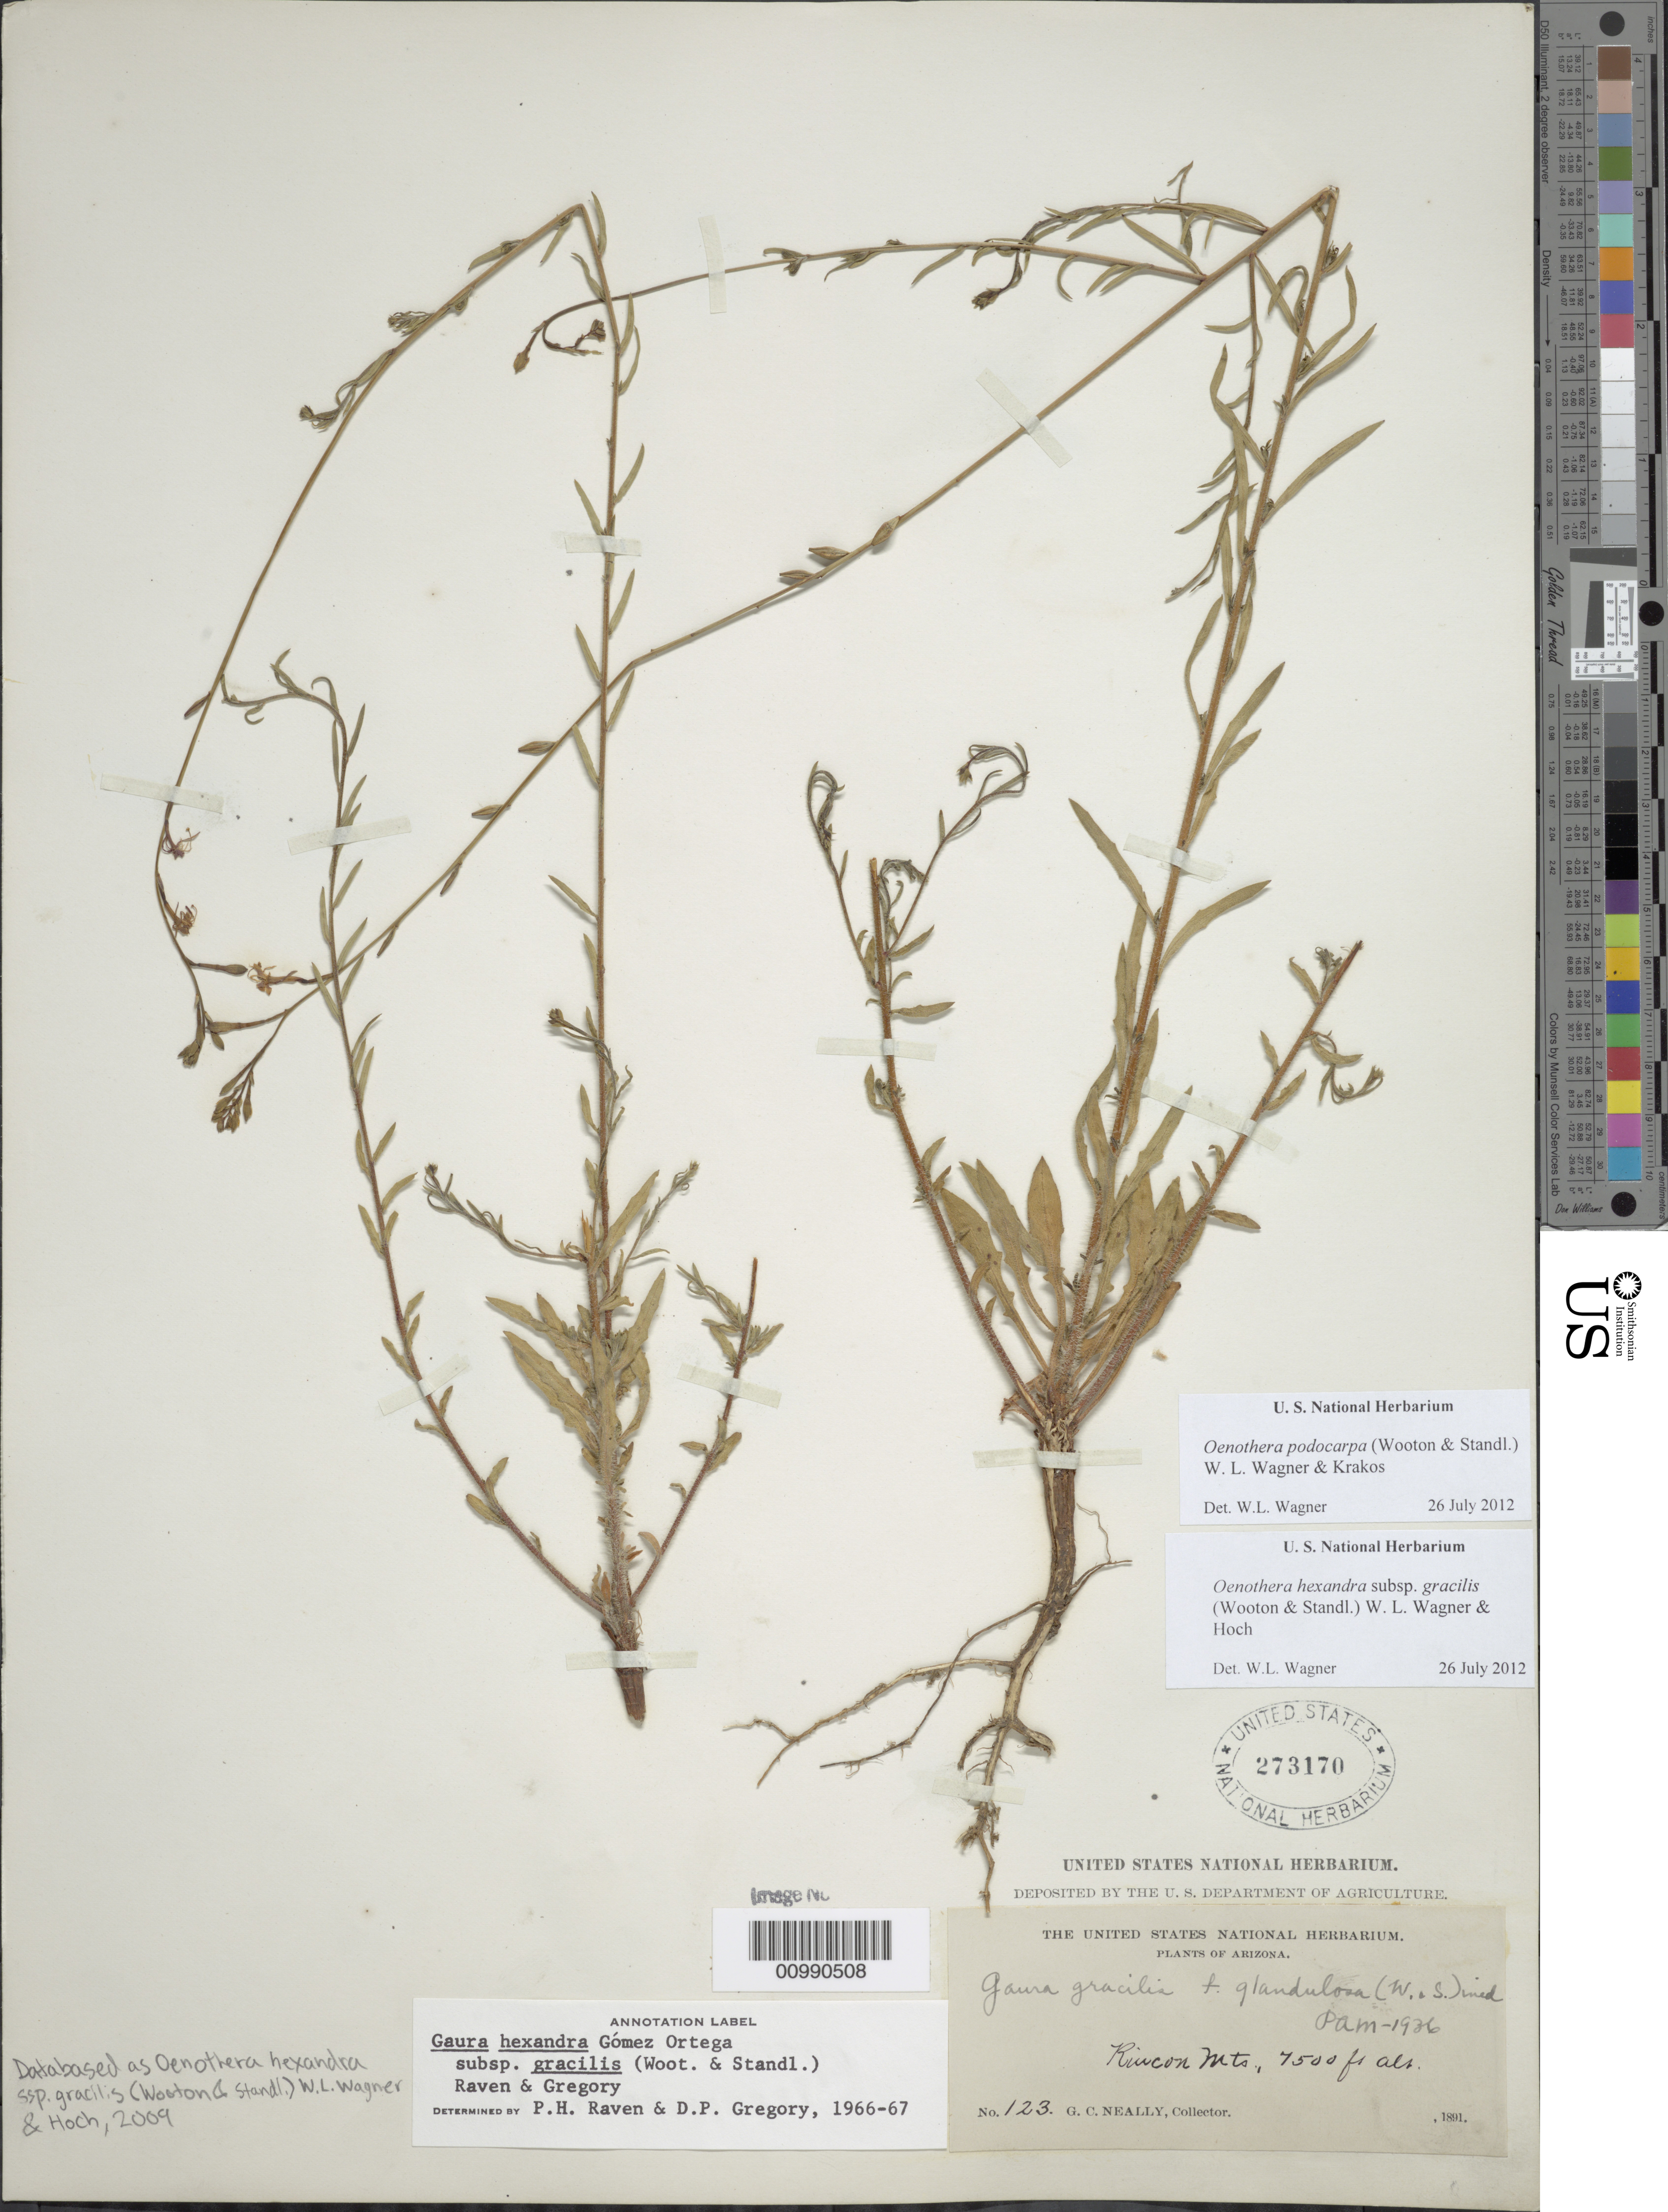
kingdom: Plantae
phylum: Tracheophyta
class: Magnoliopsida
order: Myrtales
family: Onagraceae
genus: Oenothera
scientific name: Oenothera podocarpa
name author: (Wooton & Standl.) Krakos & W.L. Wagner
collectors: G. C. Nealley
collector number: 123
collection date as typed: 1891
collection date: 1891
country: United States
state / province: Arizona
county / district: Pima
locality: Rincon Mountains.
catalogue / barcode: US 273170